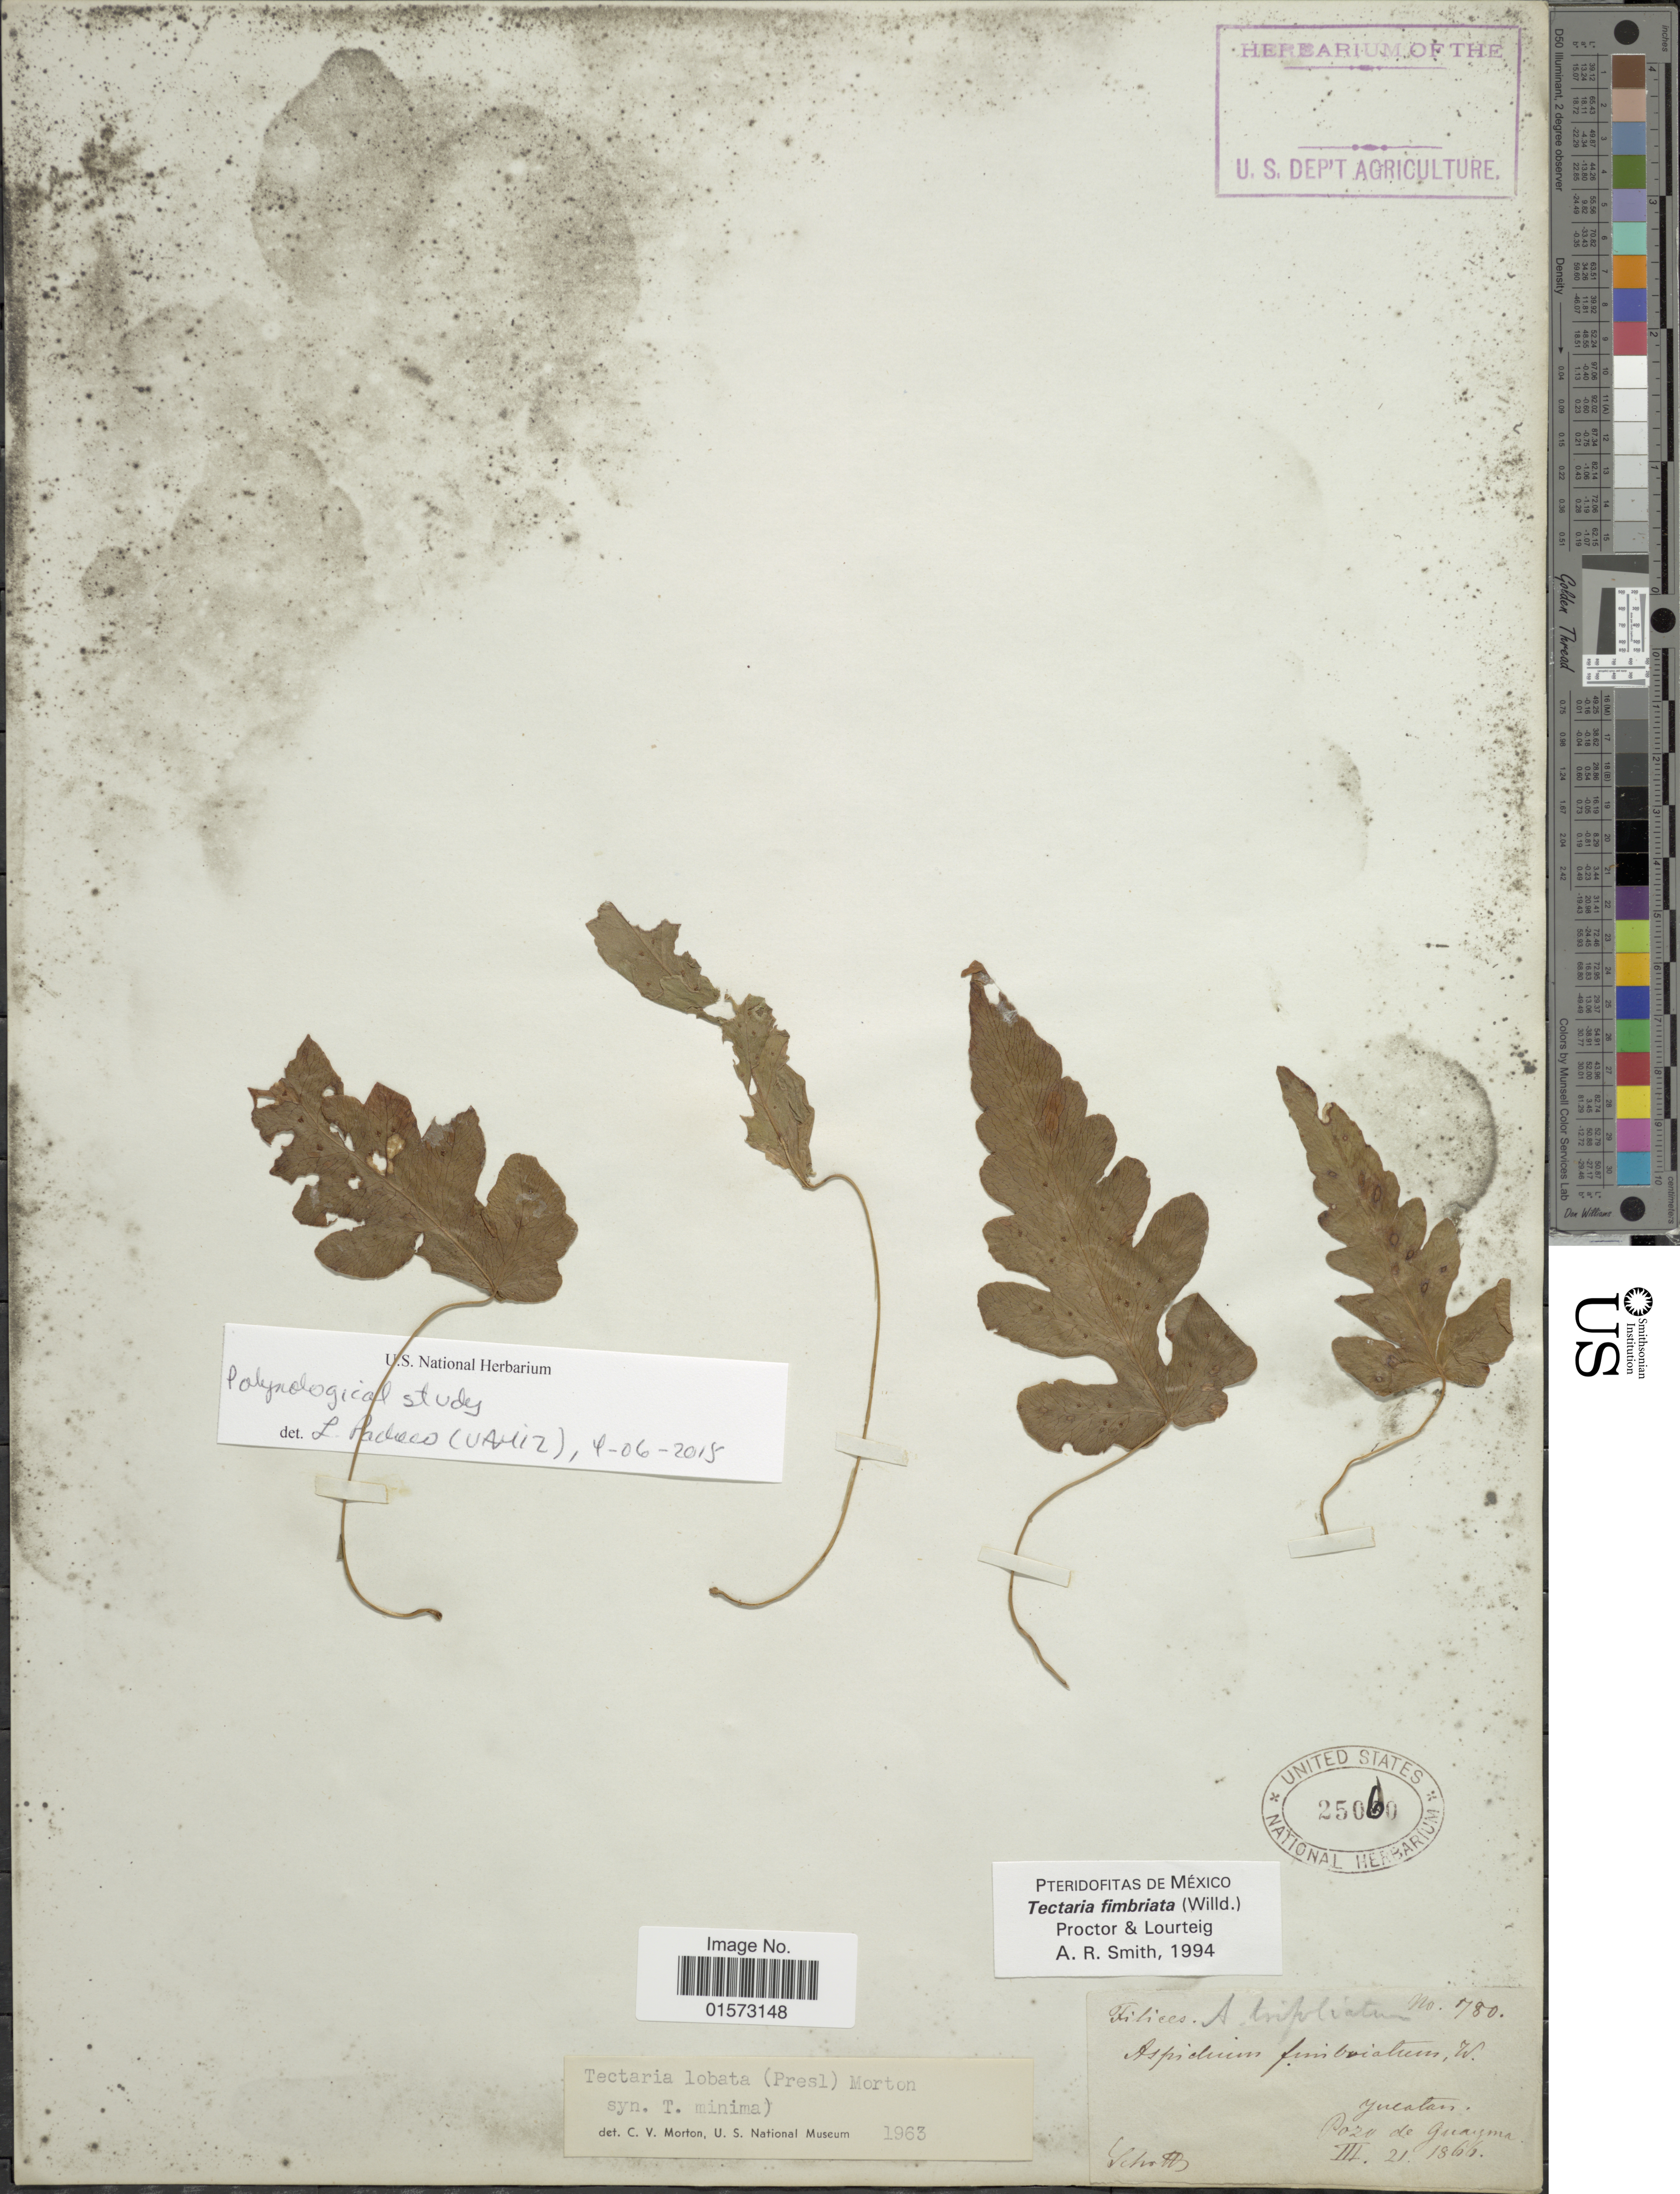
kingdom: Plantae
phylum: Tracheophyta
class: Polypodiopsida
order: Polypodiales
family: Tectariaceae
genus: Tectaria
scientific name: Tectaria fimbriata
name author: (Willd.) Lourteig & Proctor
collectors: Schott, --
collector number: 780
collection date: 1866-03-21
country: Mexico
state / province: Yucatán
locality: Poza de Guayma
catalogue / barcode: US 25000